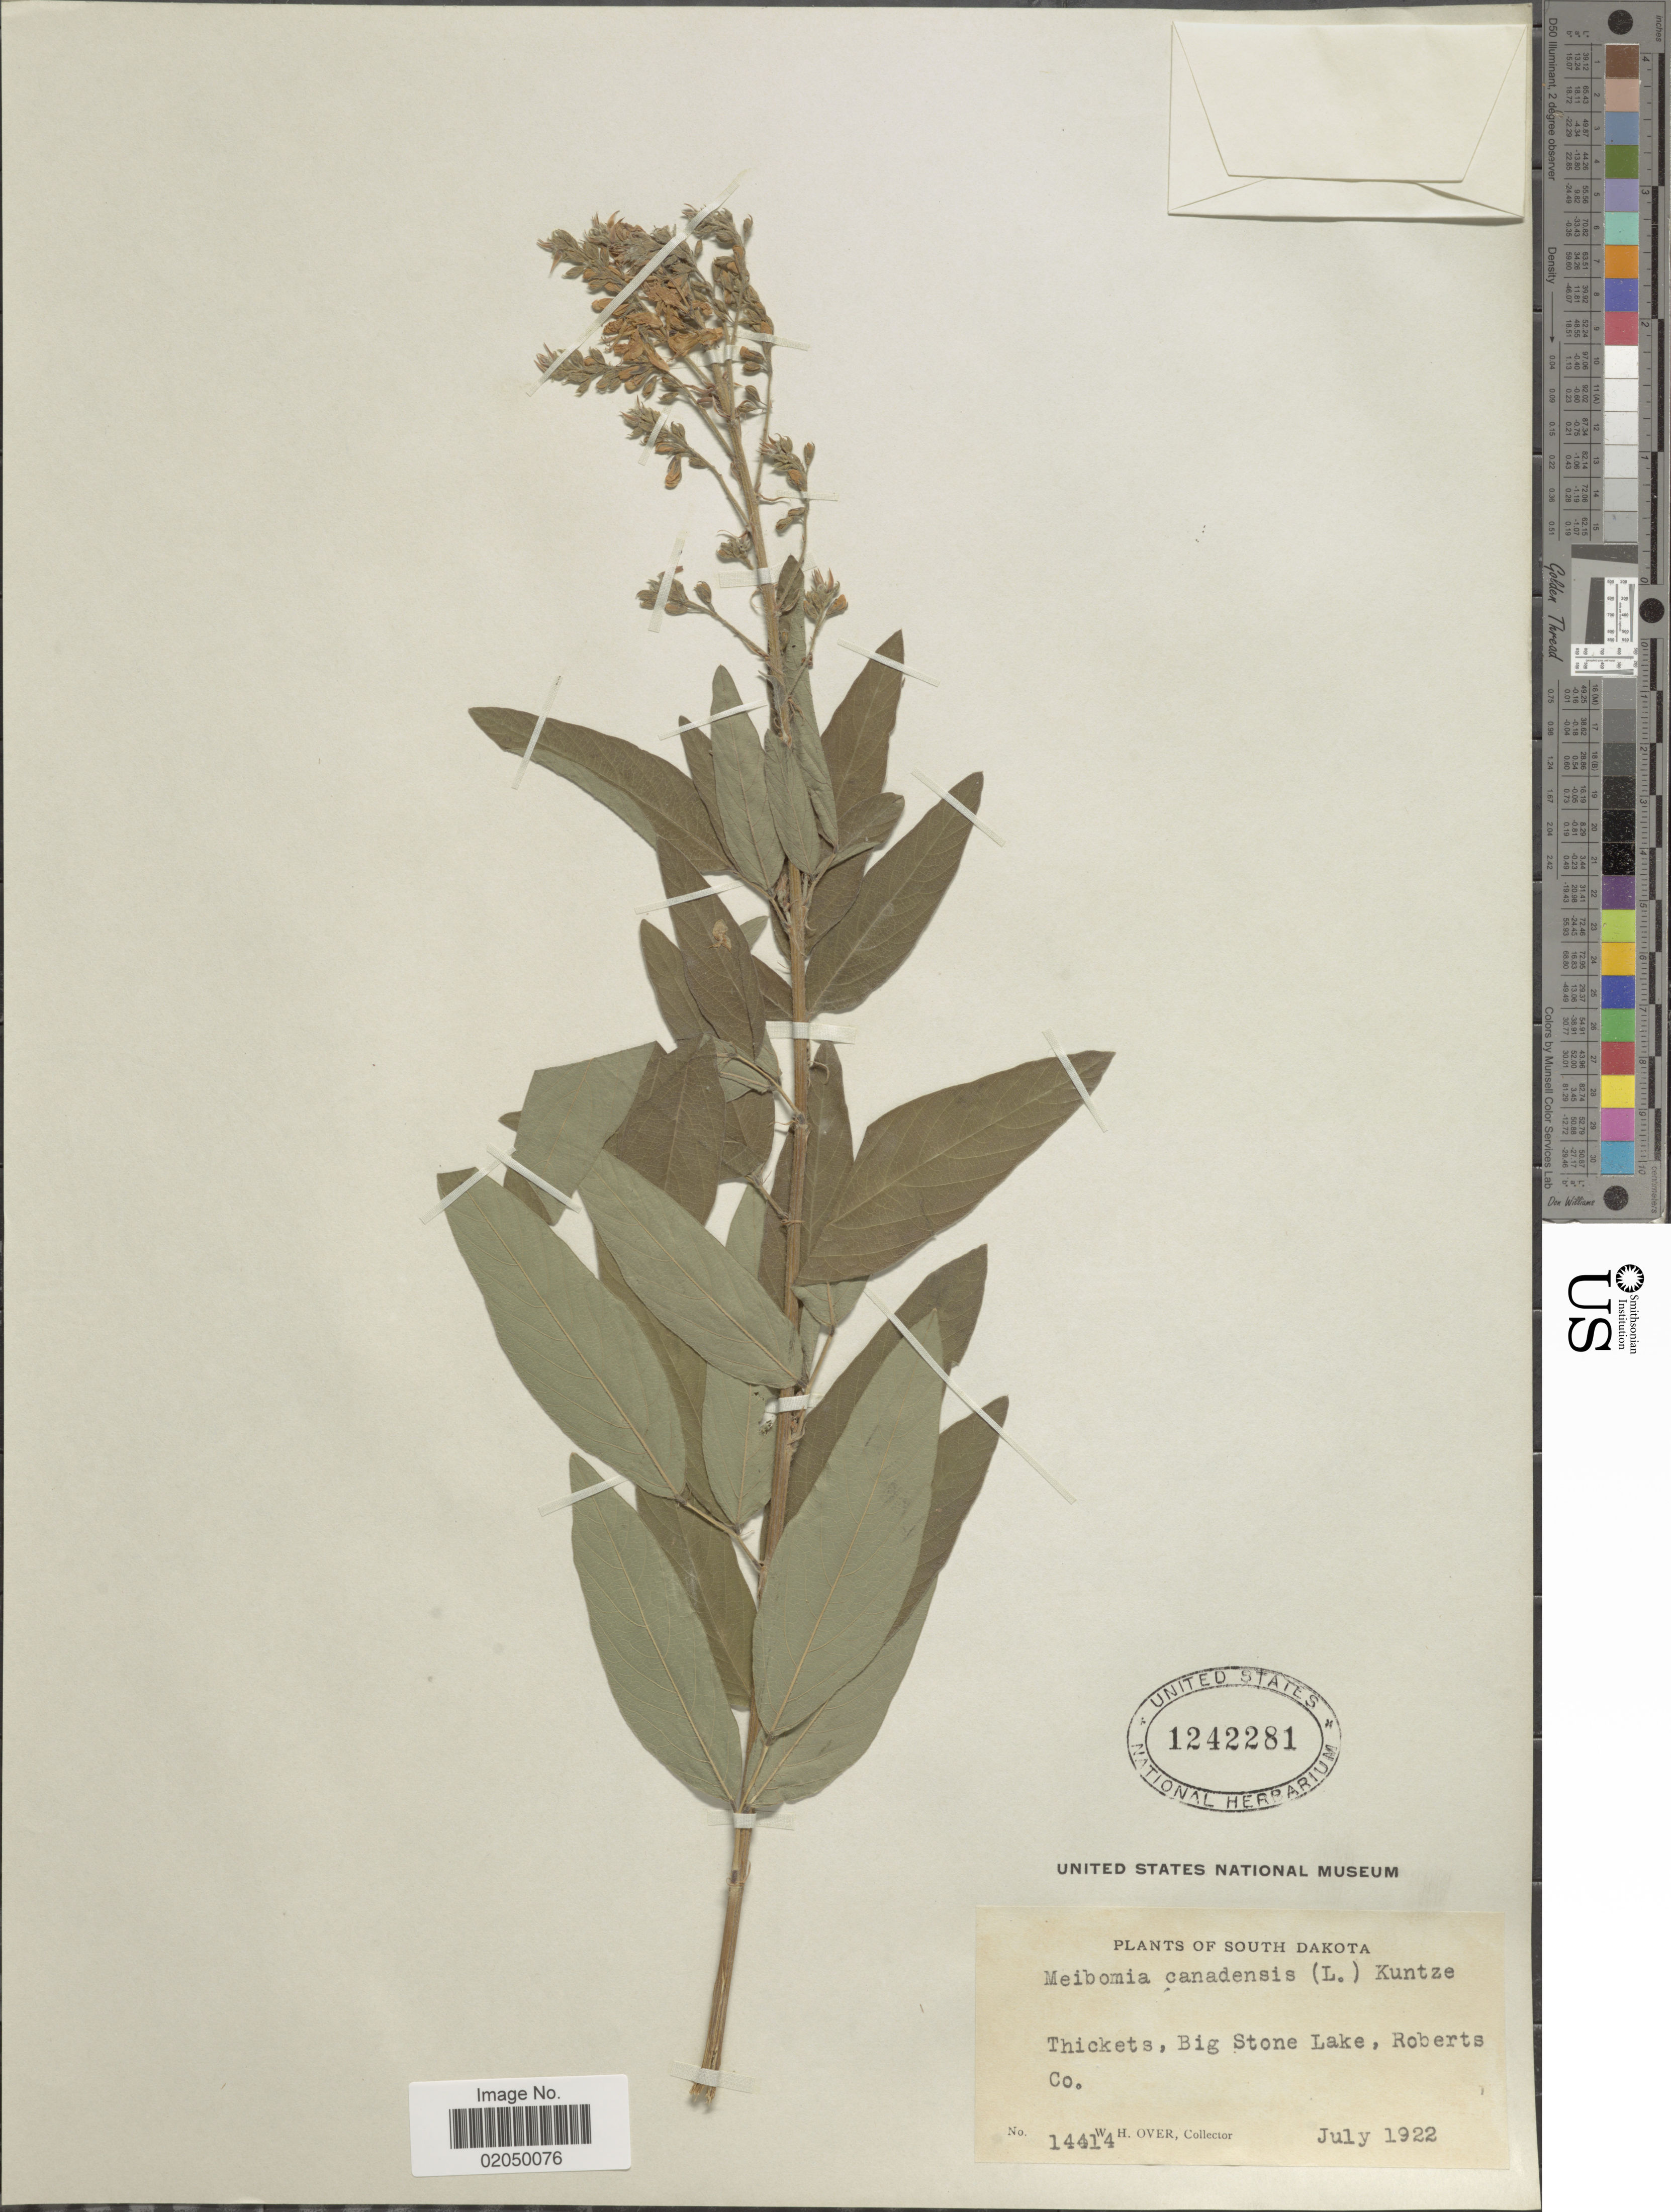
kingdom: Plantae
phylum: Tracheophyta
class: Magnoliopsida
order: Fabales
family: Fabaceae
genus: Desmodium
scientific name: Desmodium canadense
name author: (L.) DC.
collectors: W. Over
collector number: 14414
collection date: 1922-07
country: United States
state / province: South Dakota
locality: Thickets, Big Stone Lake, Roberts Co.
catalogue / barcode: US 1242281